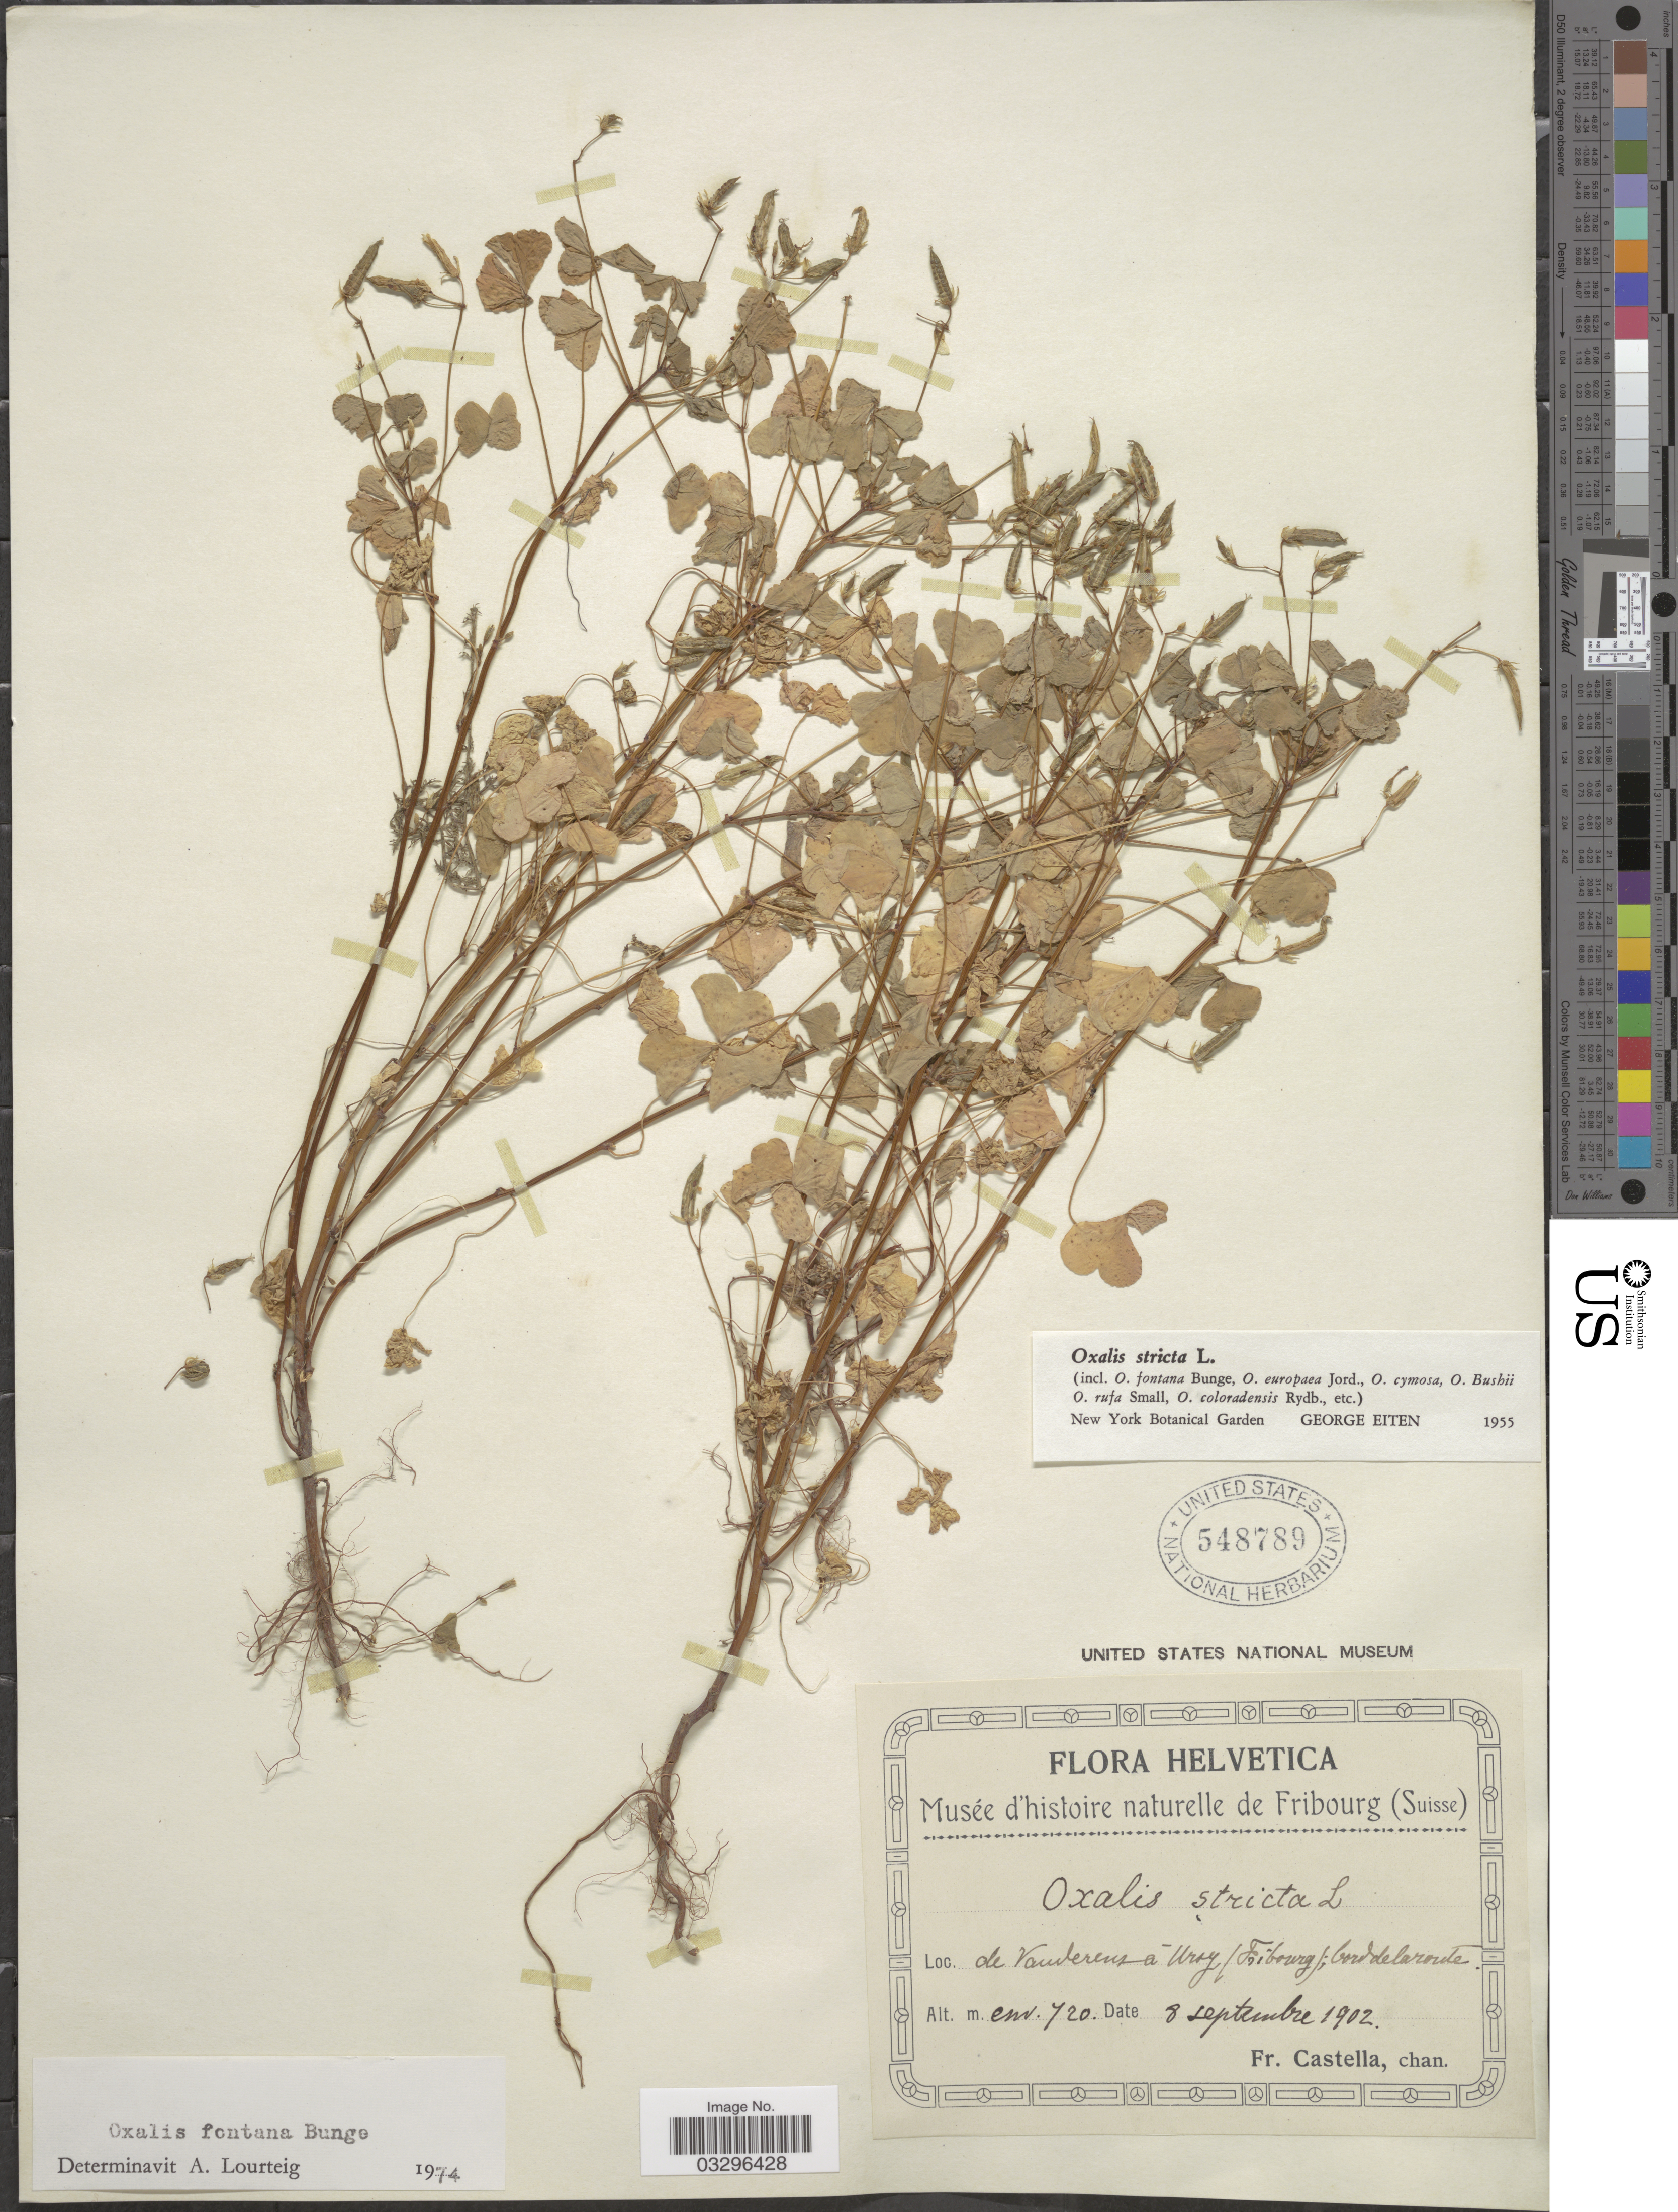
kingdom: Plantae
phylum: Tracheophyta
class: Magnoliopsida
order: Oxalidales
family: Oxalidaceae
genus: Oxalis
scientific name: Oxalis fontana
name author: Bunge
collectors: Fr. Castella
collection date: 1902-09-08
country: Switzerland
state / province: Fribourg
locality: De Vauderens á Ursy; bord de la route.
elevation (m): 720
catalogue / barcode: US 548789